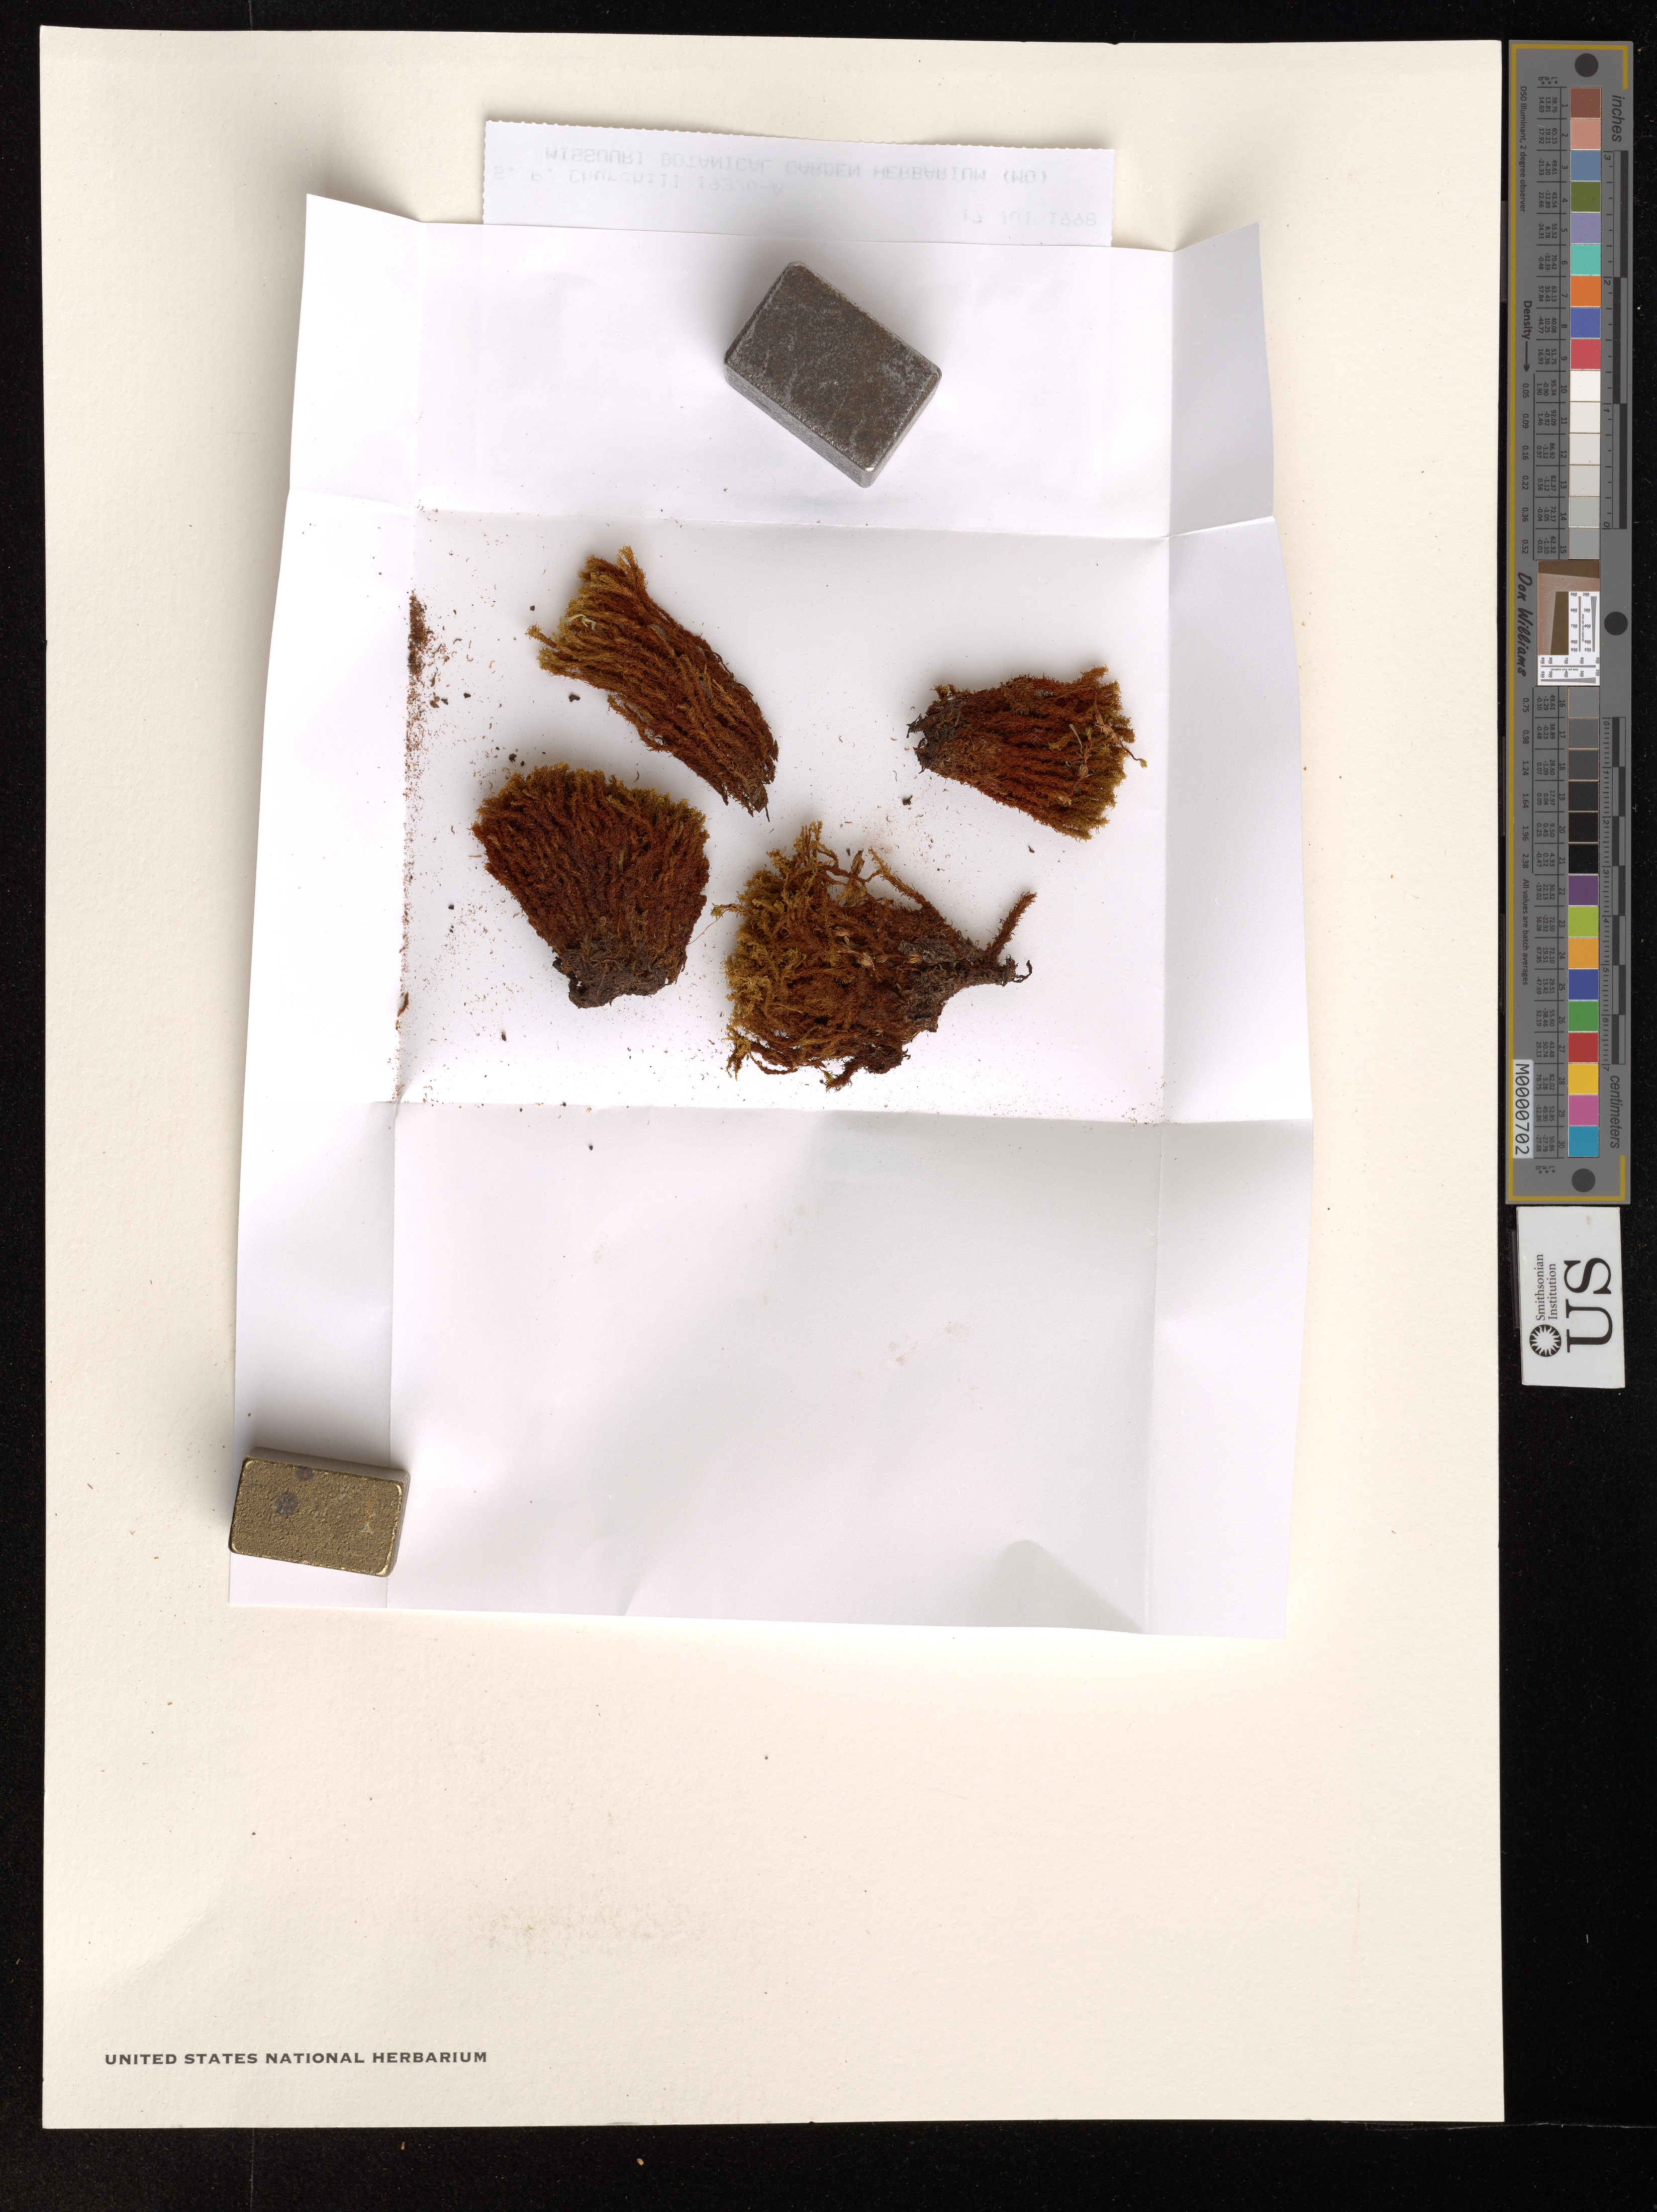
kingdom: Plantae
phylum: Bryophyta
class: Bryopsida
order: Orthotrichales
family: Orthotrichaceae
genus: Macromitrium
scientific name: Macromitrium longifolium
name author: (Hook.) Brid.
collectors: S. Churchill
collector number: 19370-A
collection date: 1998-07-17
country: Colombia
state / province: Cundinamarca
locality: Tausa. Cuchilla Laguna Seca, alrededores Laguna Verde, páramo. <19369-19411>.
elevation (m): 3800